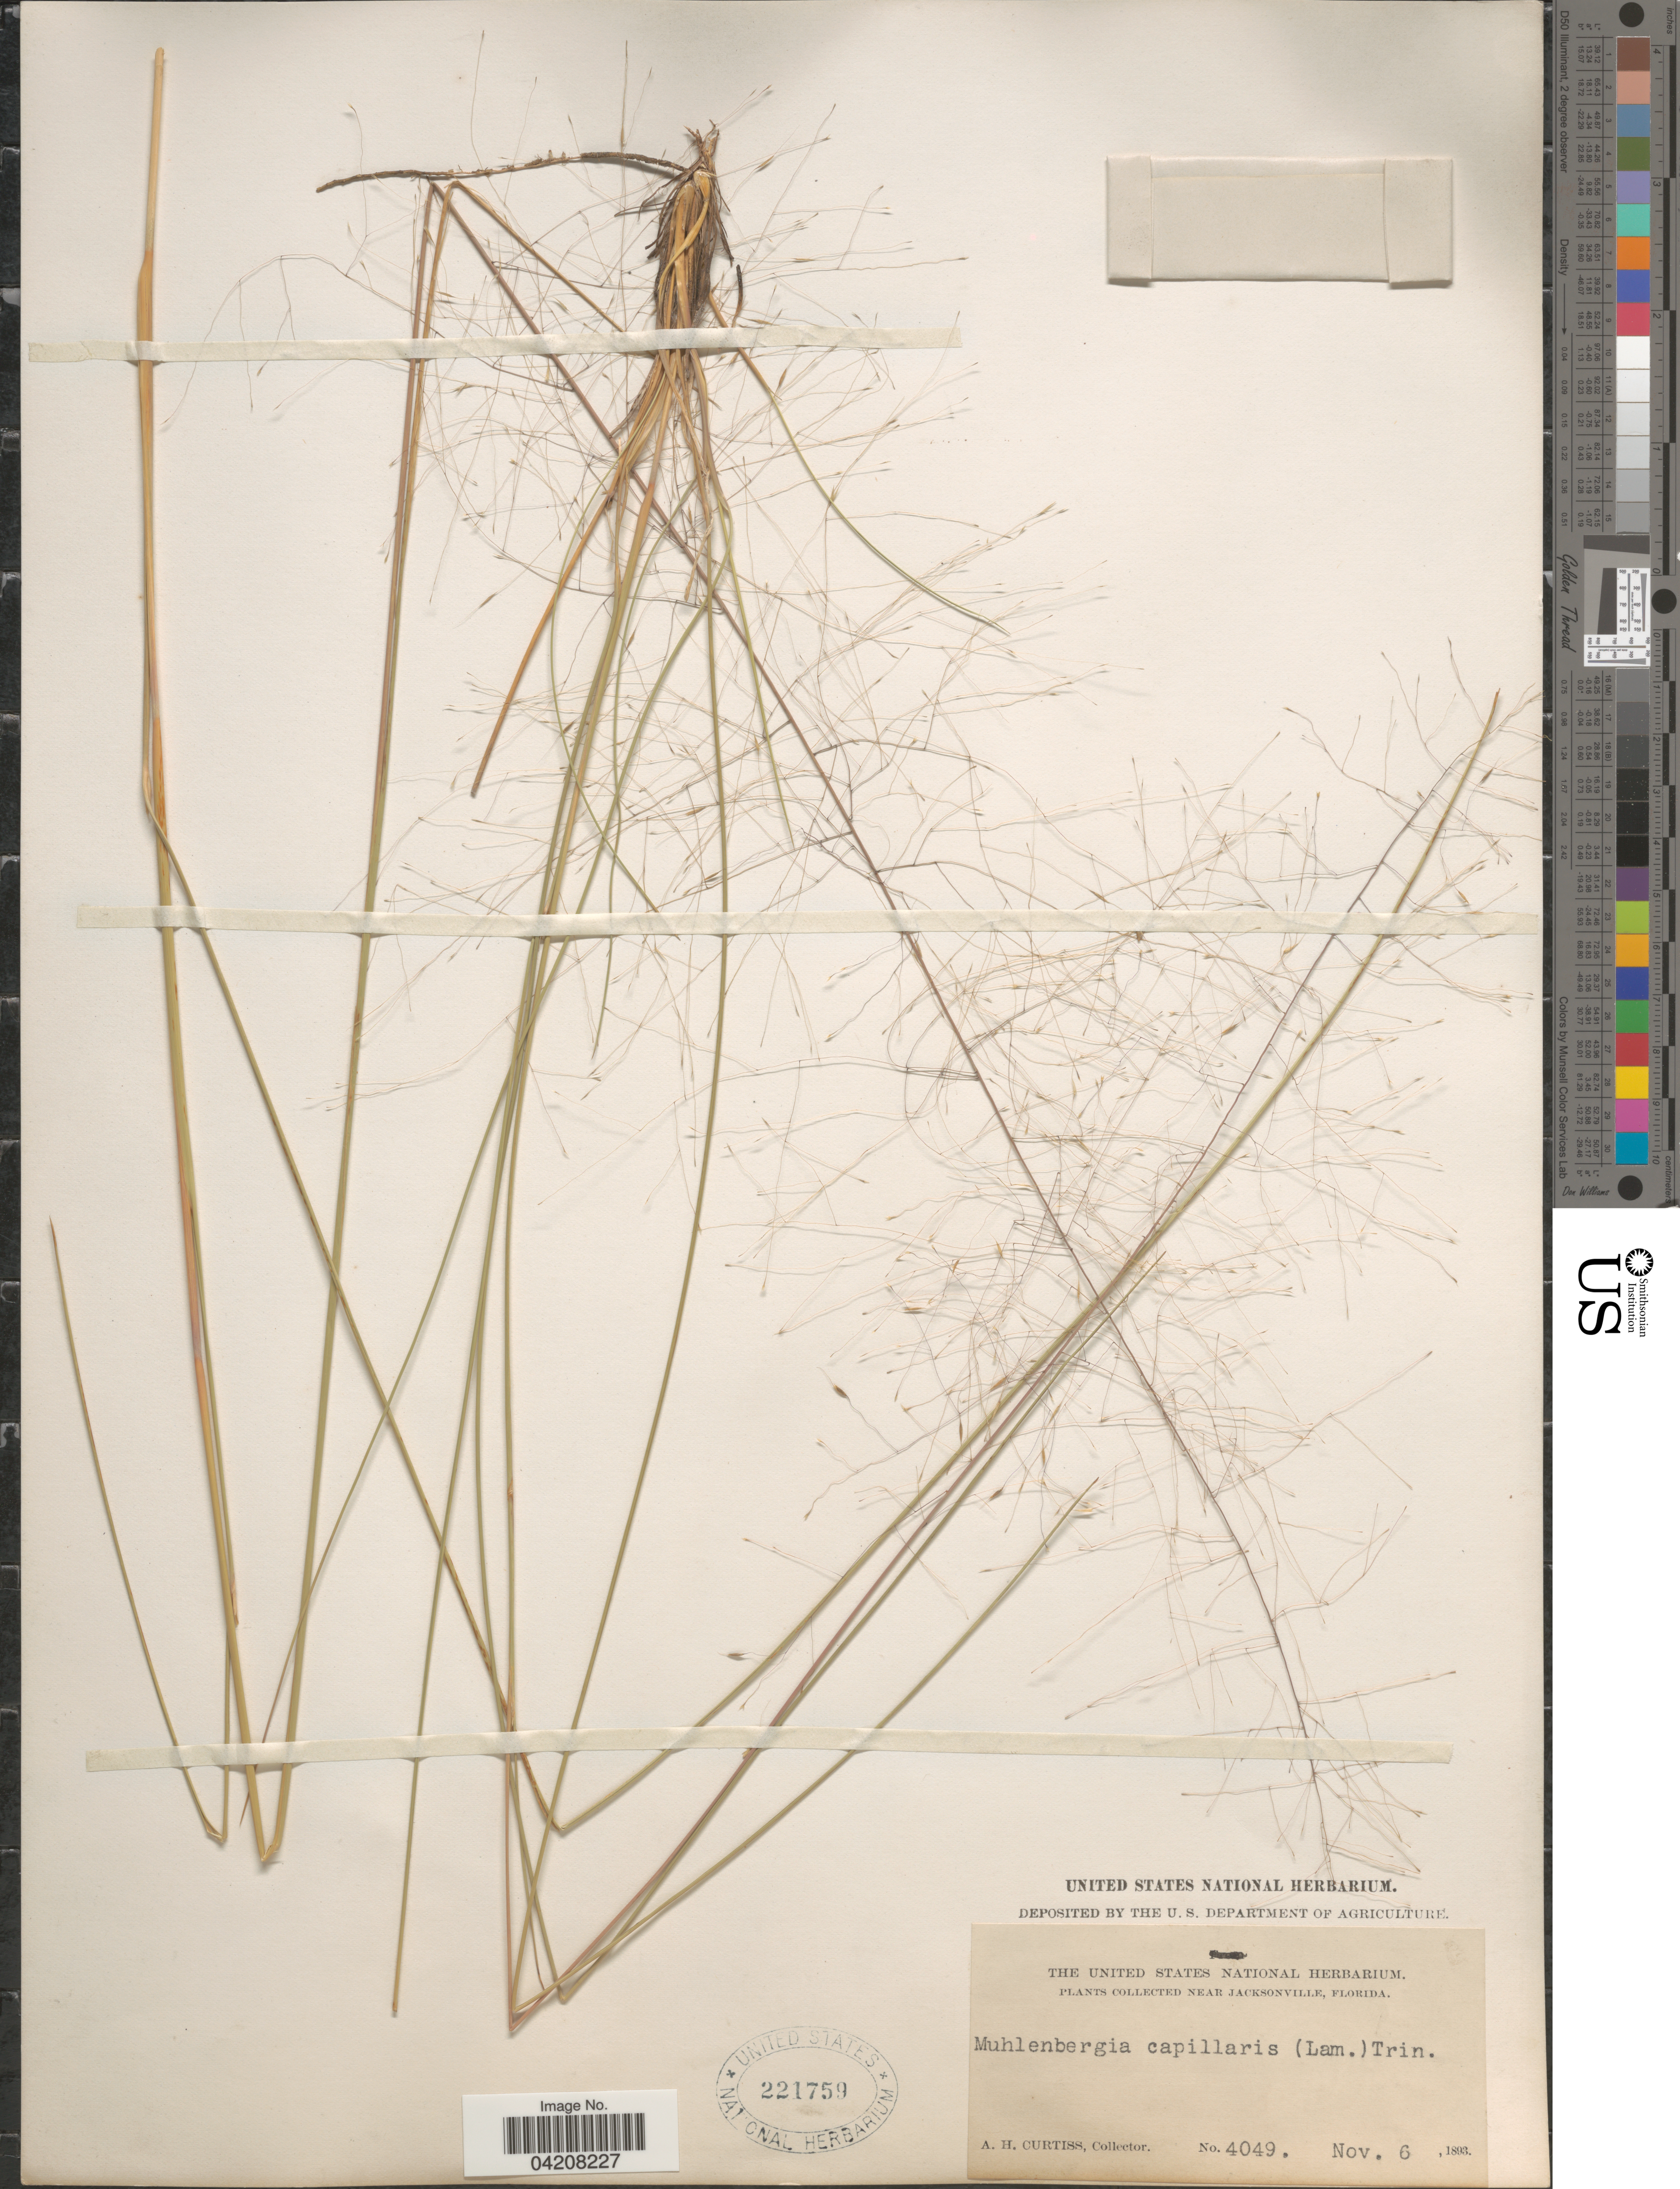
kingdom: Plantae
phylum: Tracheophyta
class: Liliopsida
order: Poales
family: Poaceae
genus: Muhlenbergia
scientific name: Muhlenbergia capillaris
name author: (Lam.) Trin.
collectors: A. H. Curtiss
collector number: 4049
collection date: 1893-11-06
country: United States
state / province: Florida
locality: Near Jacksonville.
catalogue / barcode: US 221759